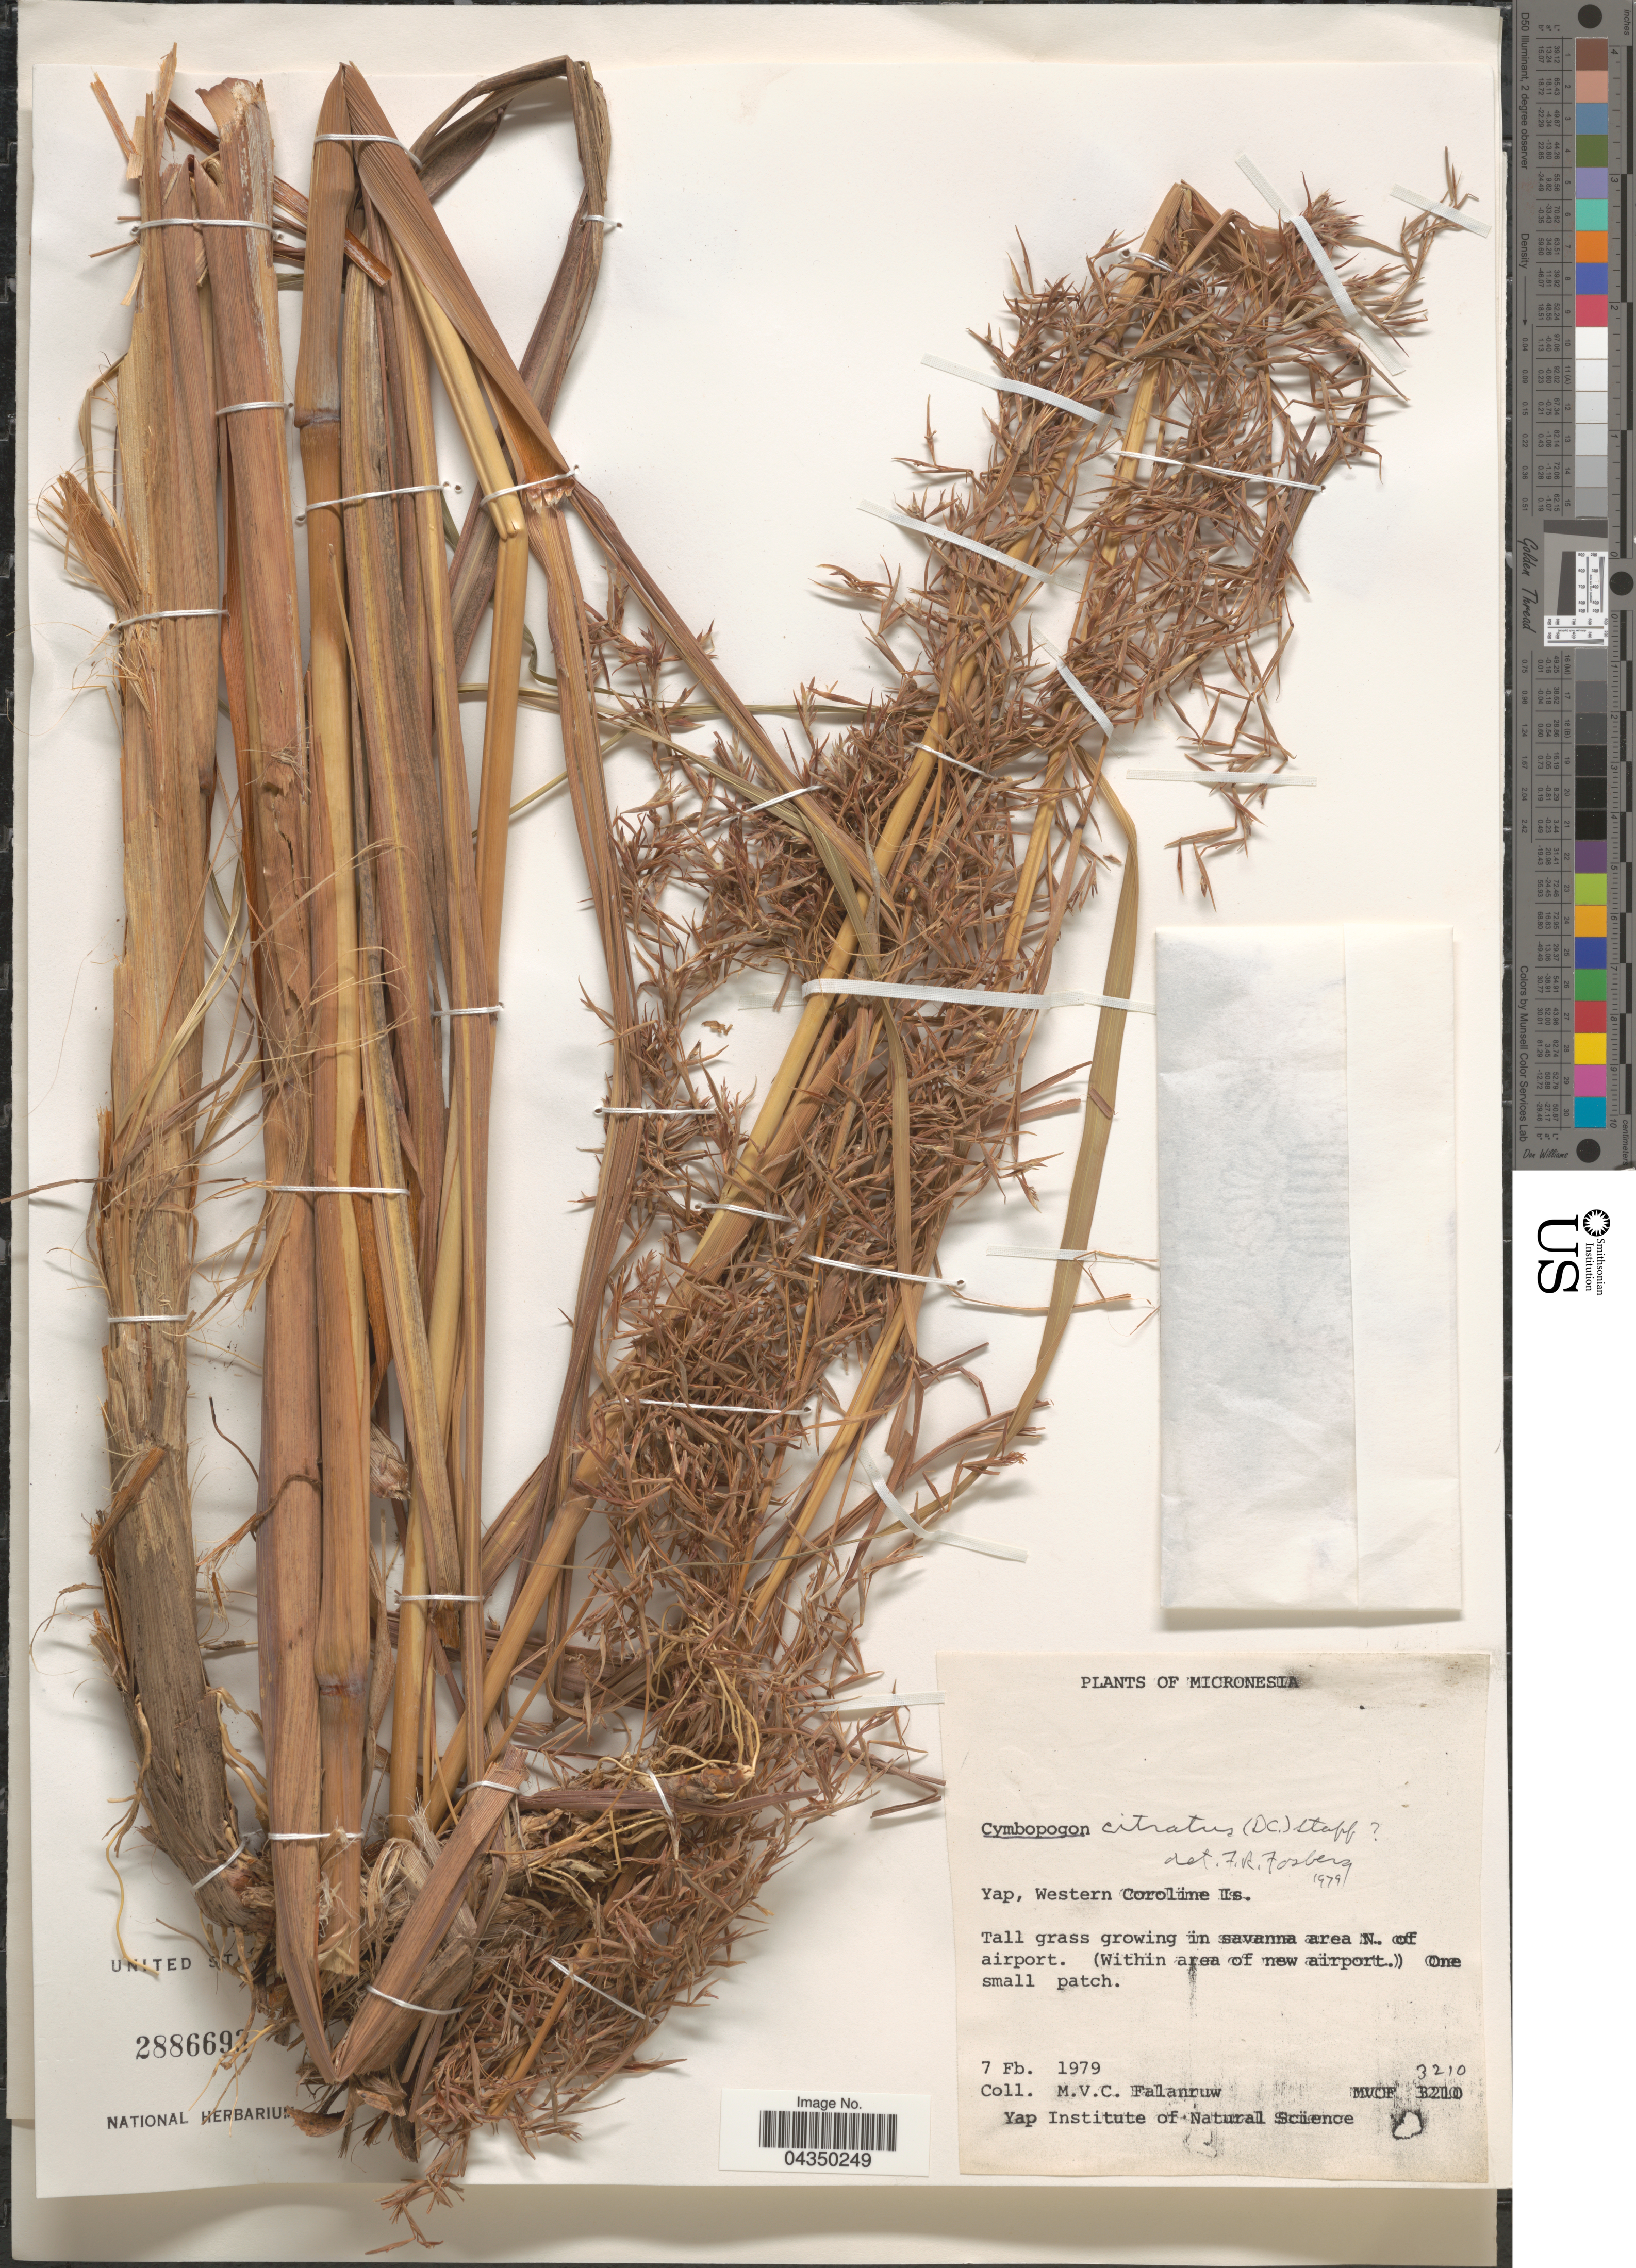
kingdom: Plantae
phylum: Tracheophyta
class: Liliopsida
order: Poales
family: Poaceae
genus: Cymbopogon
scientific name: Cymbopogon citratus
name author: (DC.) Stapf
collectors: M. V. Falanruw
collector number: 3210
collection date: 1979-02-07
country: Micronesia, Federated States of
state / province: Yap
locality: Western Coroline Is. In savanna area N. of airport.